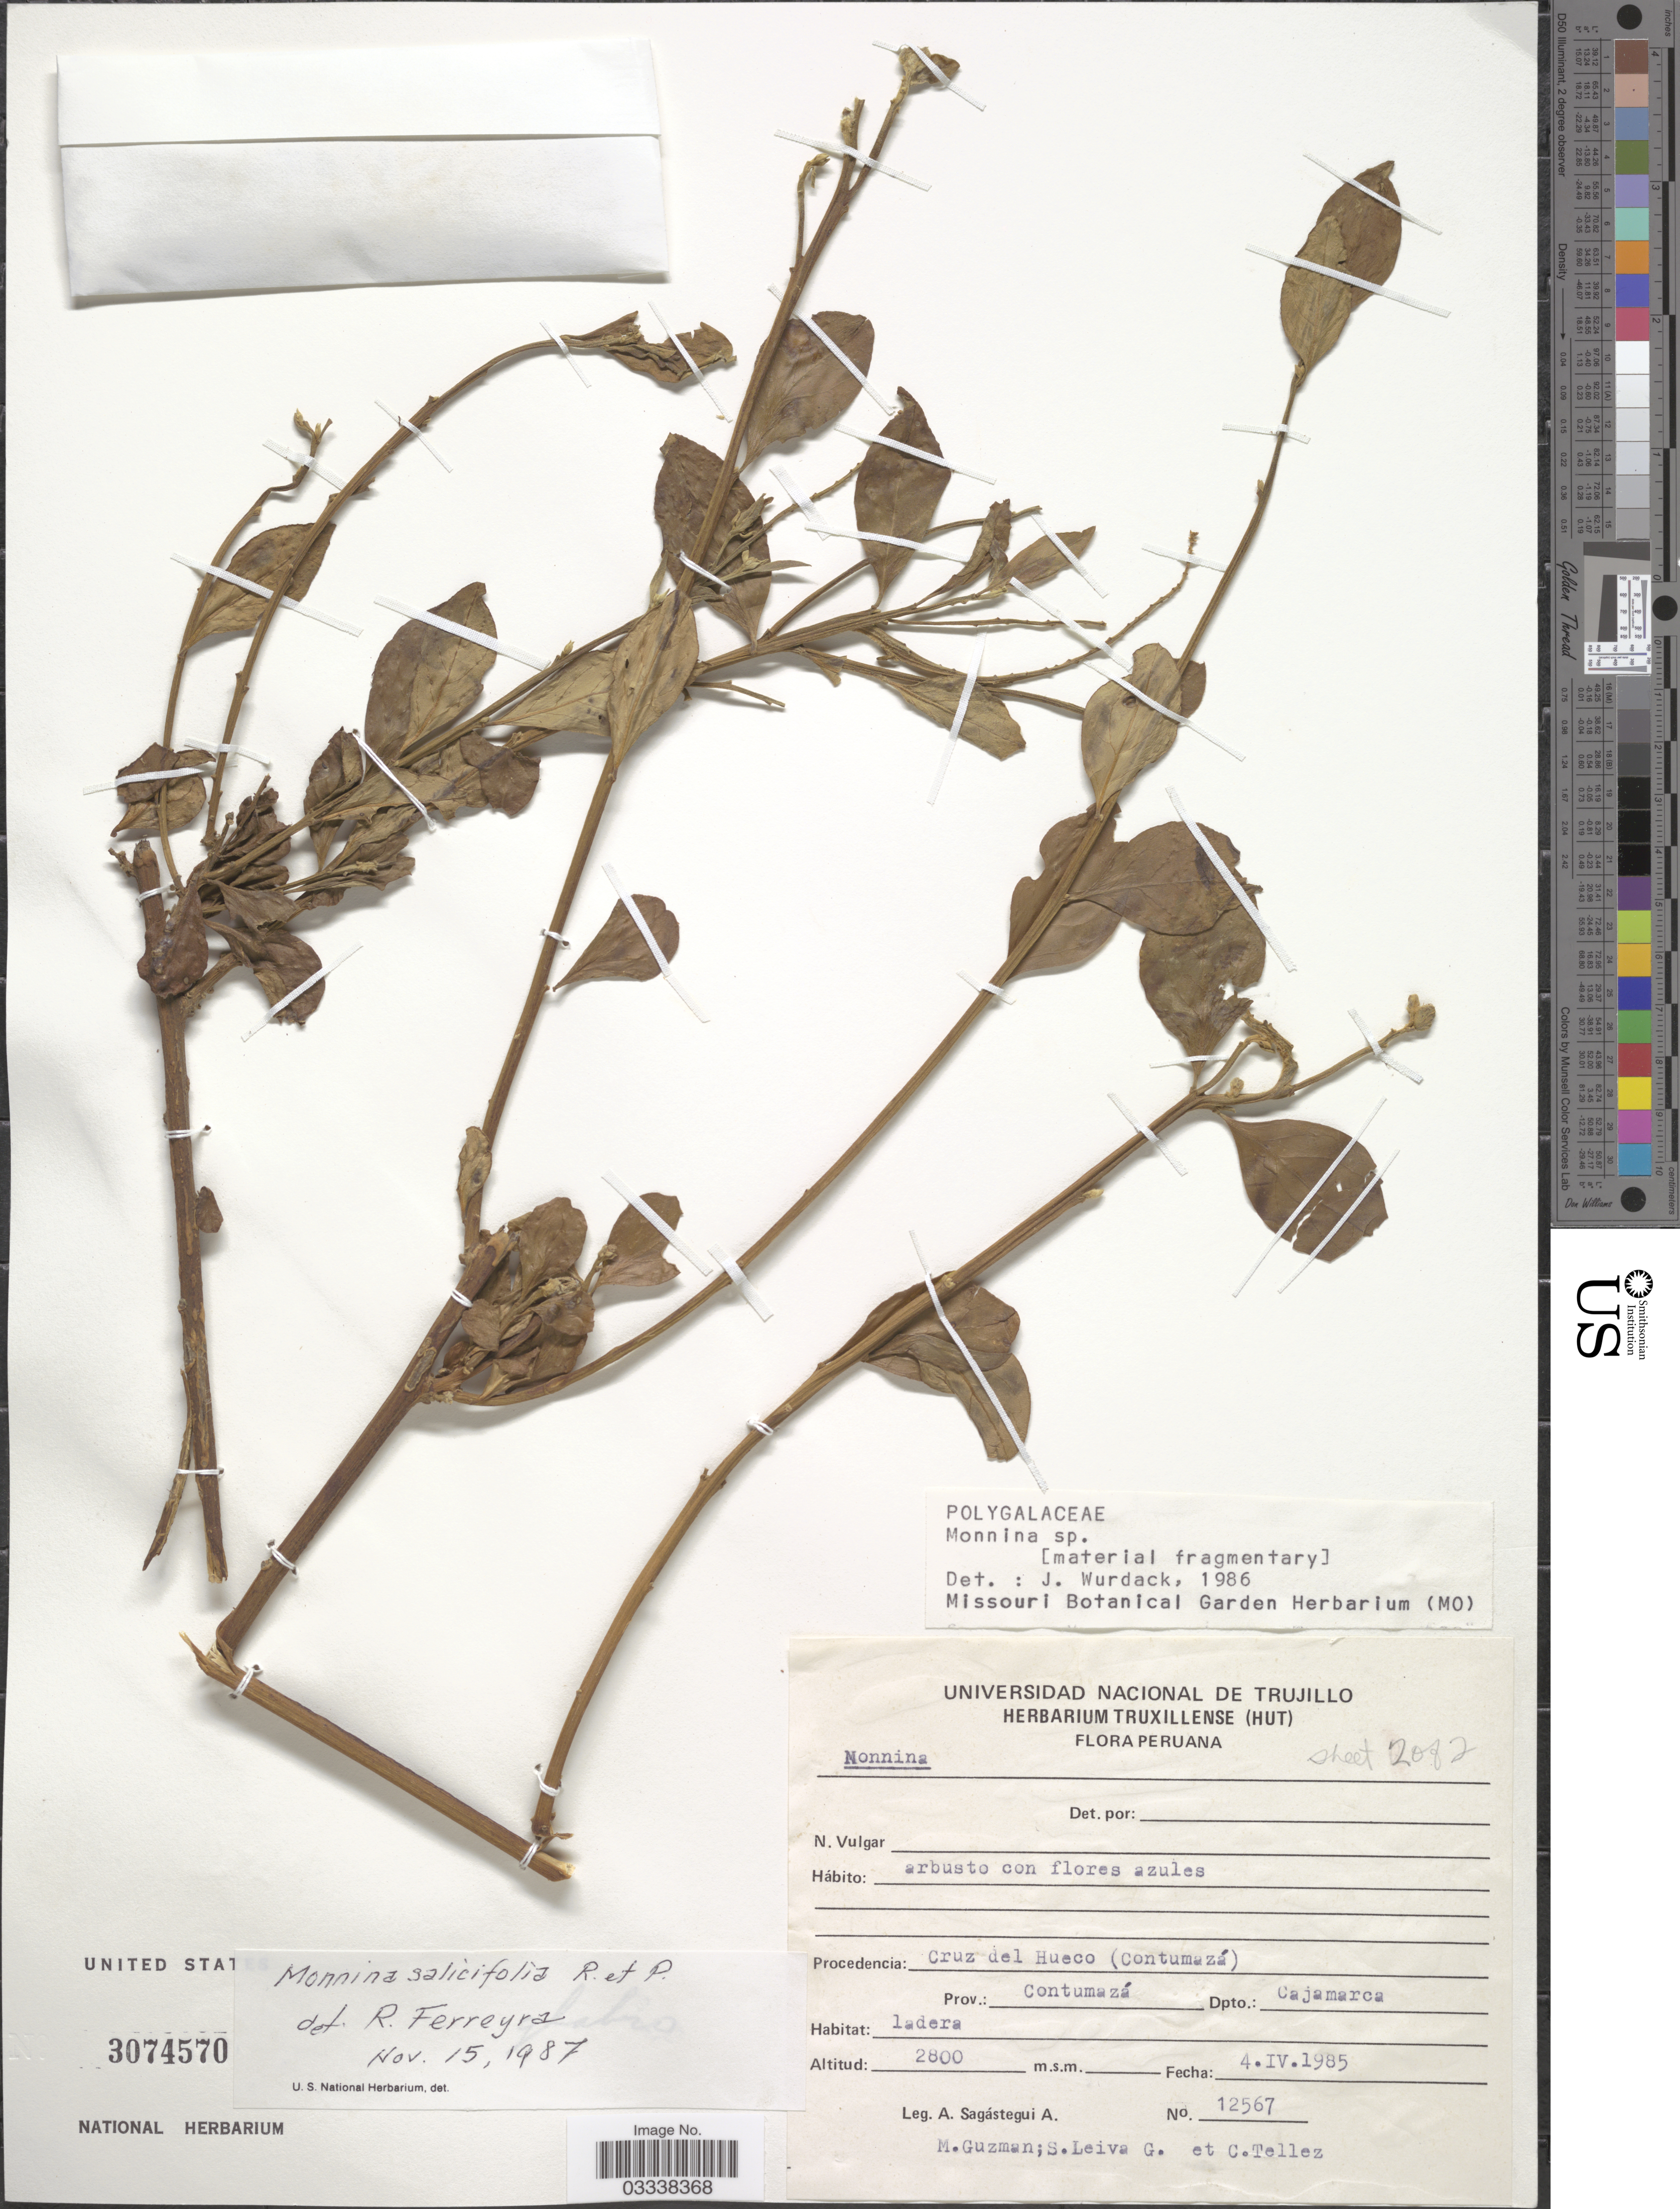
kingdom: Plantae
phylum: Tracheophyta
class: Magnoliopsida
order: Fabales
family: Polygalaceae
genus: Monnina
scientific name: Monnina salicifolia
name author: Ruiz & Pav.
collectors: A. Sagástegui A., M. Guzman, S. Leiva G. & C. Téllez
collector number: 12567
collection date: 1985-04-04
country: Peru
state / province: Cajamarca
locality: Cruz del Hueco (Contumazá). Prov.: Contumazá, Dpto.: Cajamarca.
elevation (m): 2800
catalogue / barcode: US 3074570